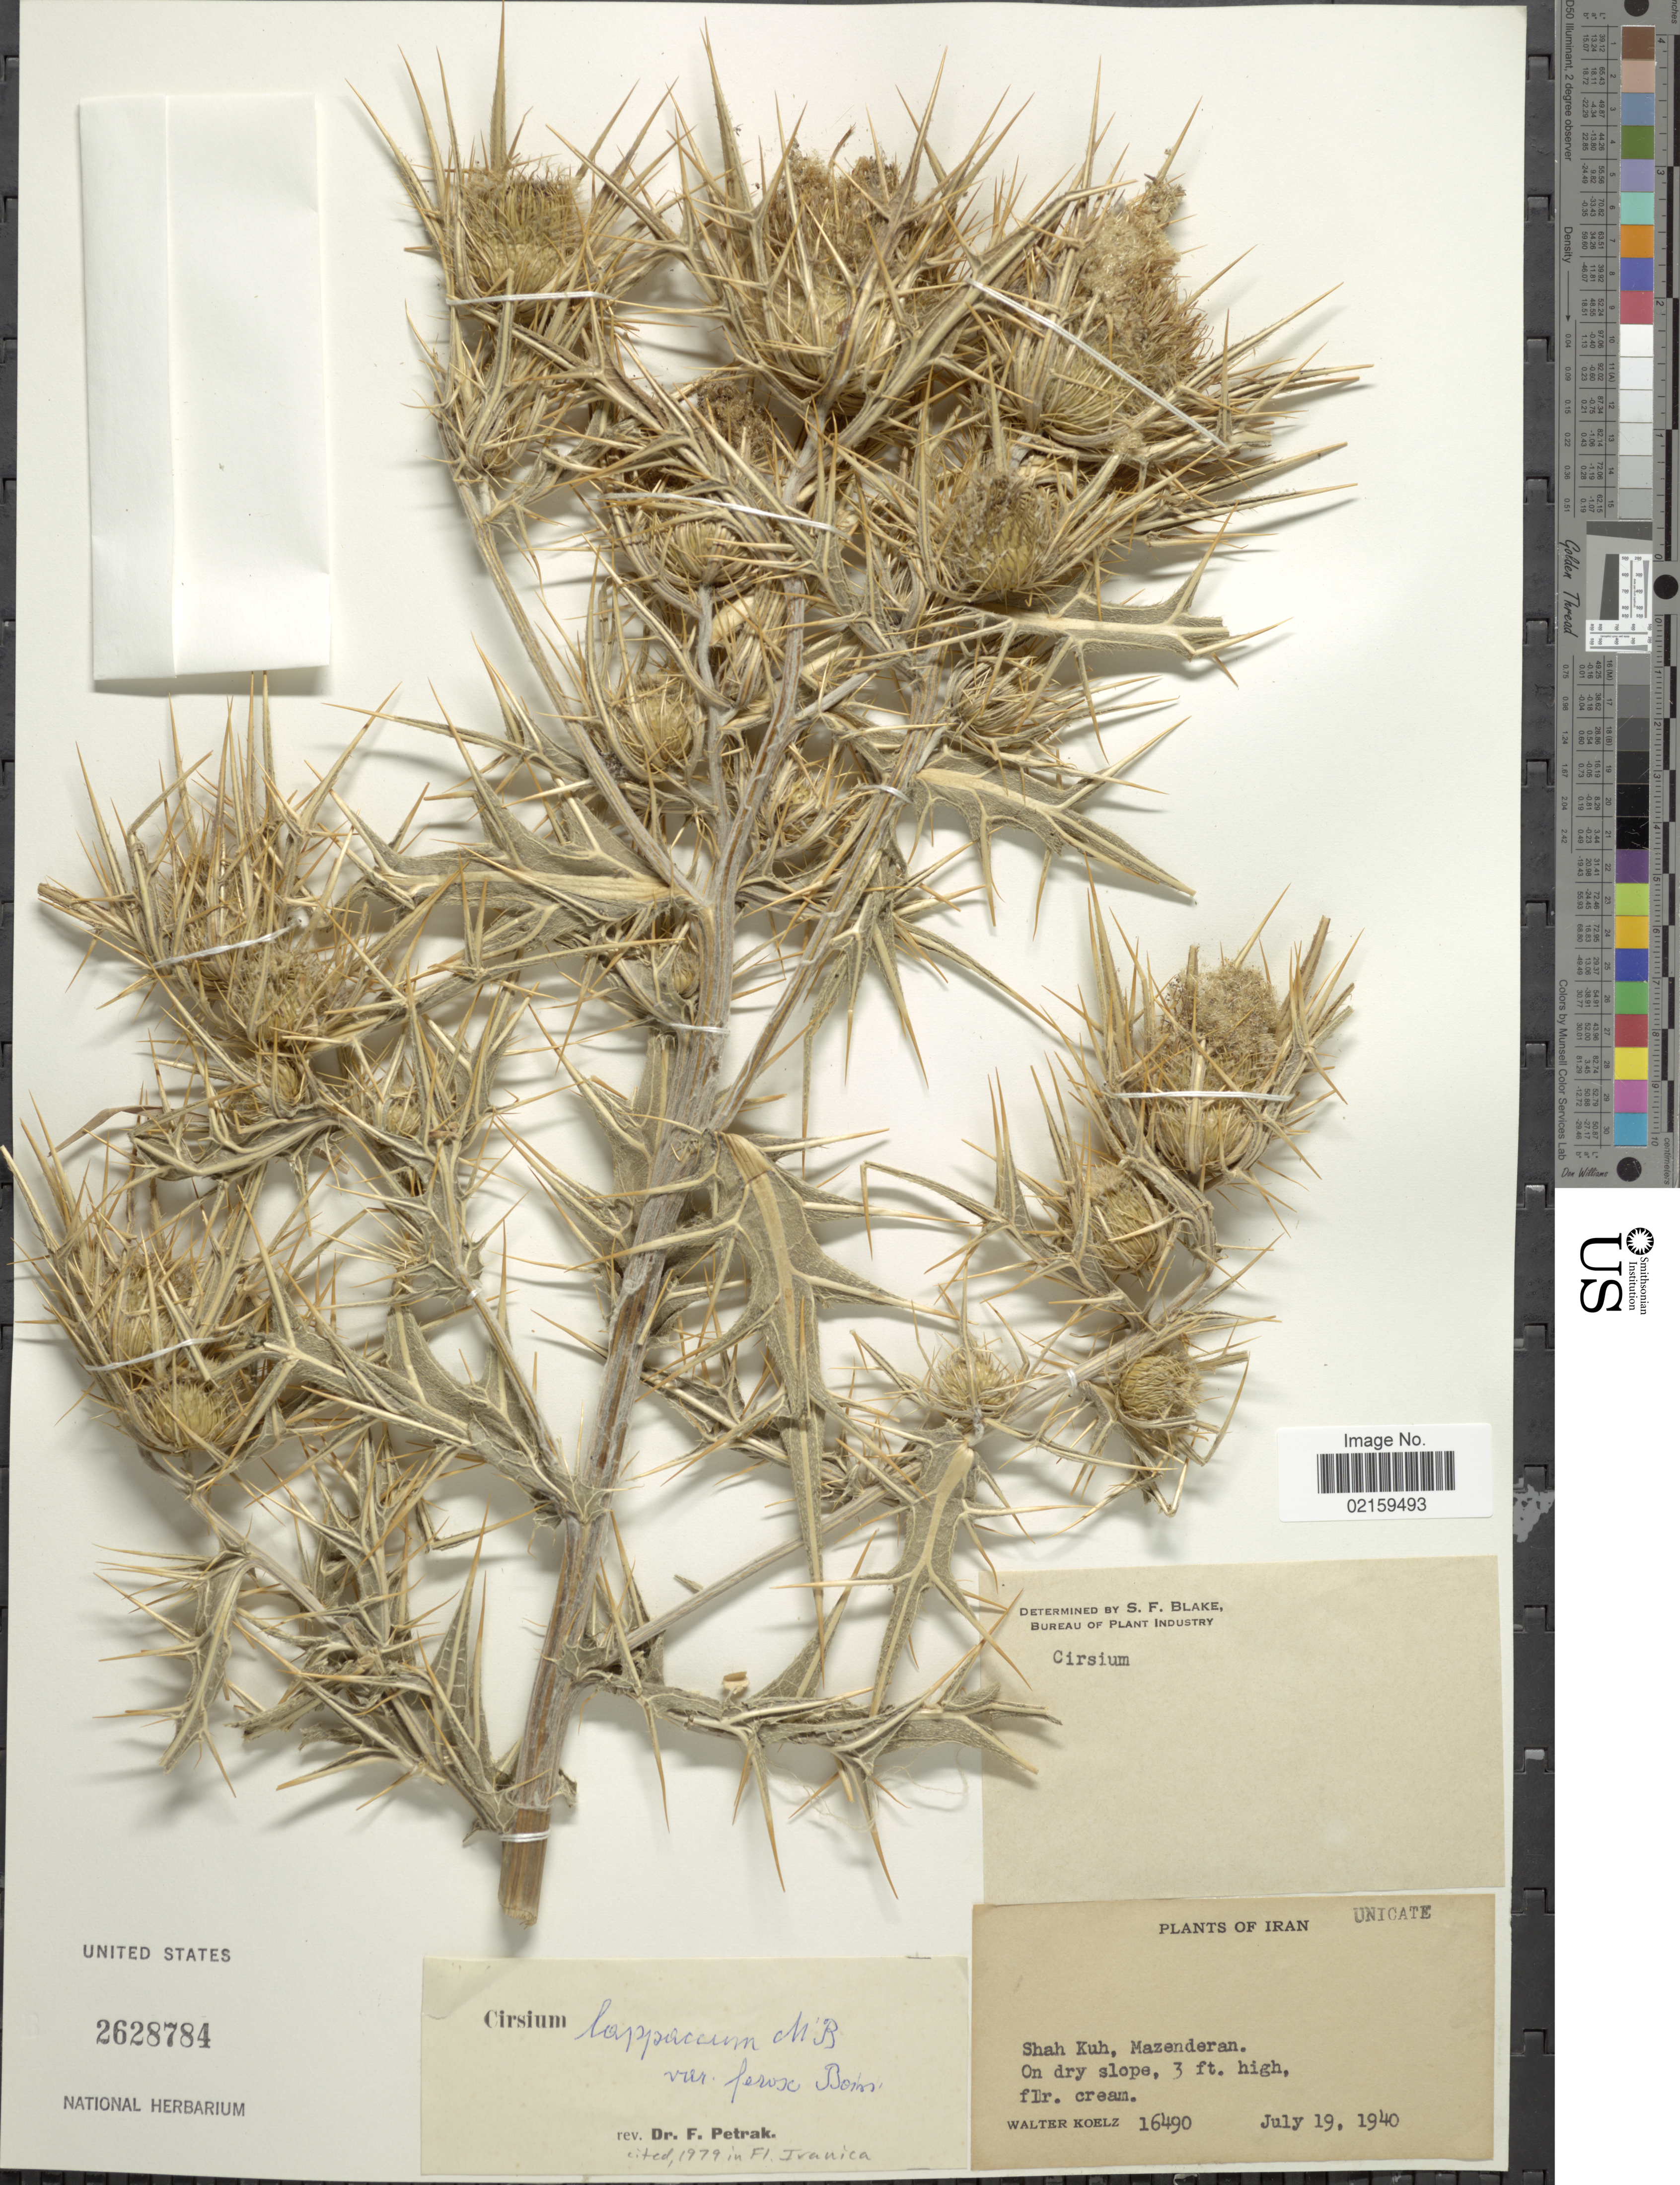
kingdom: Plantae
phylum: Tracheophyta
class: Magnoliopsida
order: Asterales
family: Asteraceae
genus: Cirsium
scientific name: Cirsium leucocephalum subsp. penicillatum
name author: (K. Koch) Greuter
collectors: W. N. Koelz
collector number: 16490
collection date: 1940-07-19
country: Iran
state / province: Mazandaran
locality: Shah Kuh, Mazenderan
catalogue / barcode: US 2628784